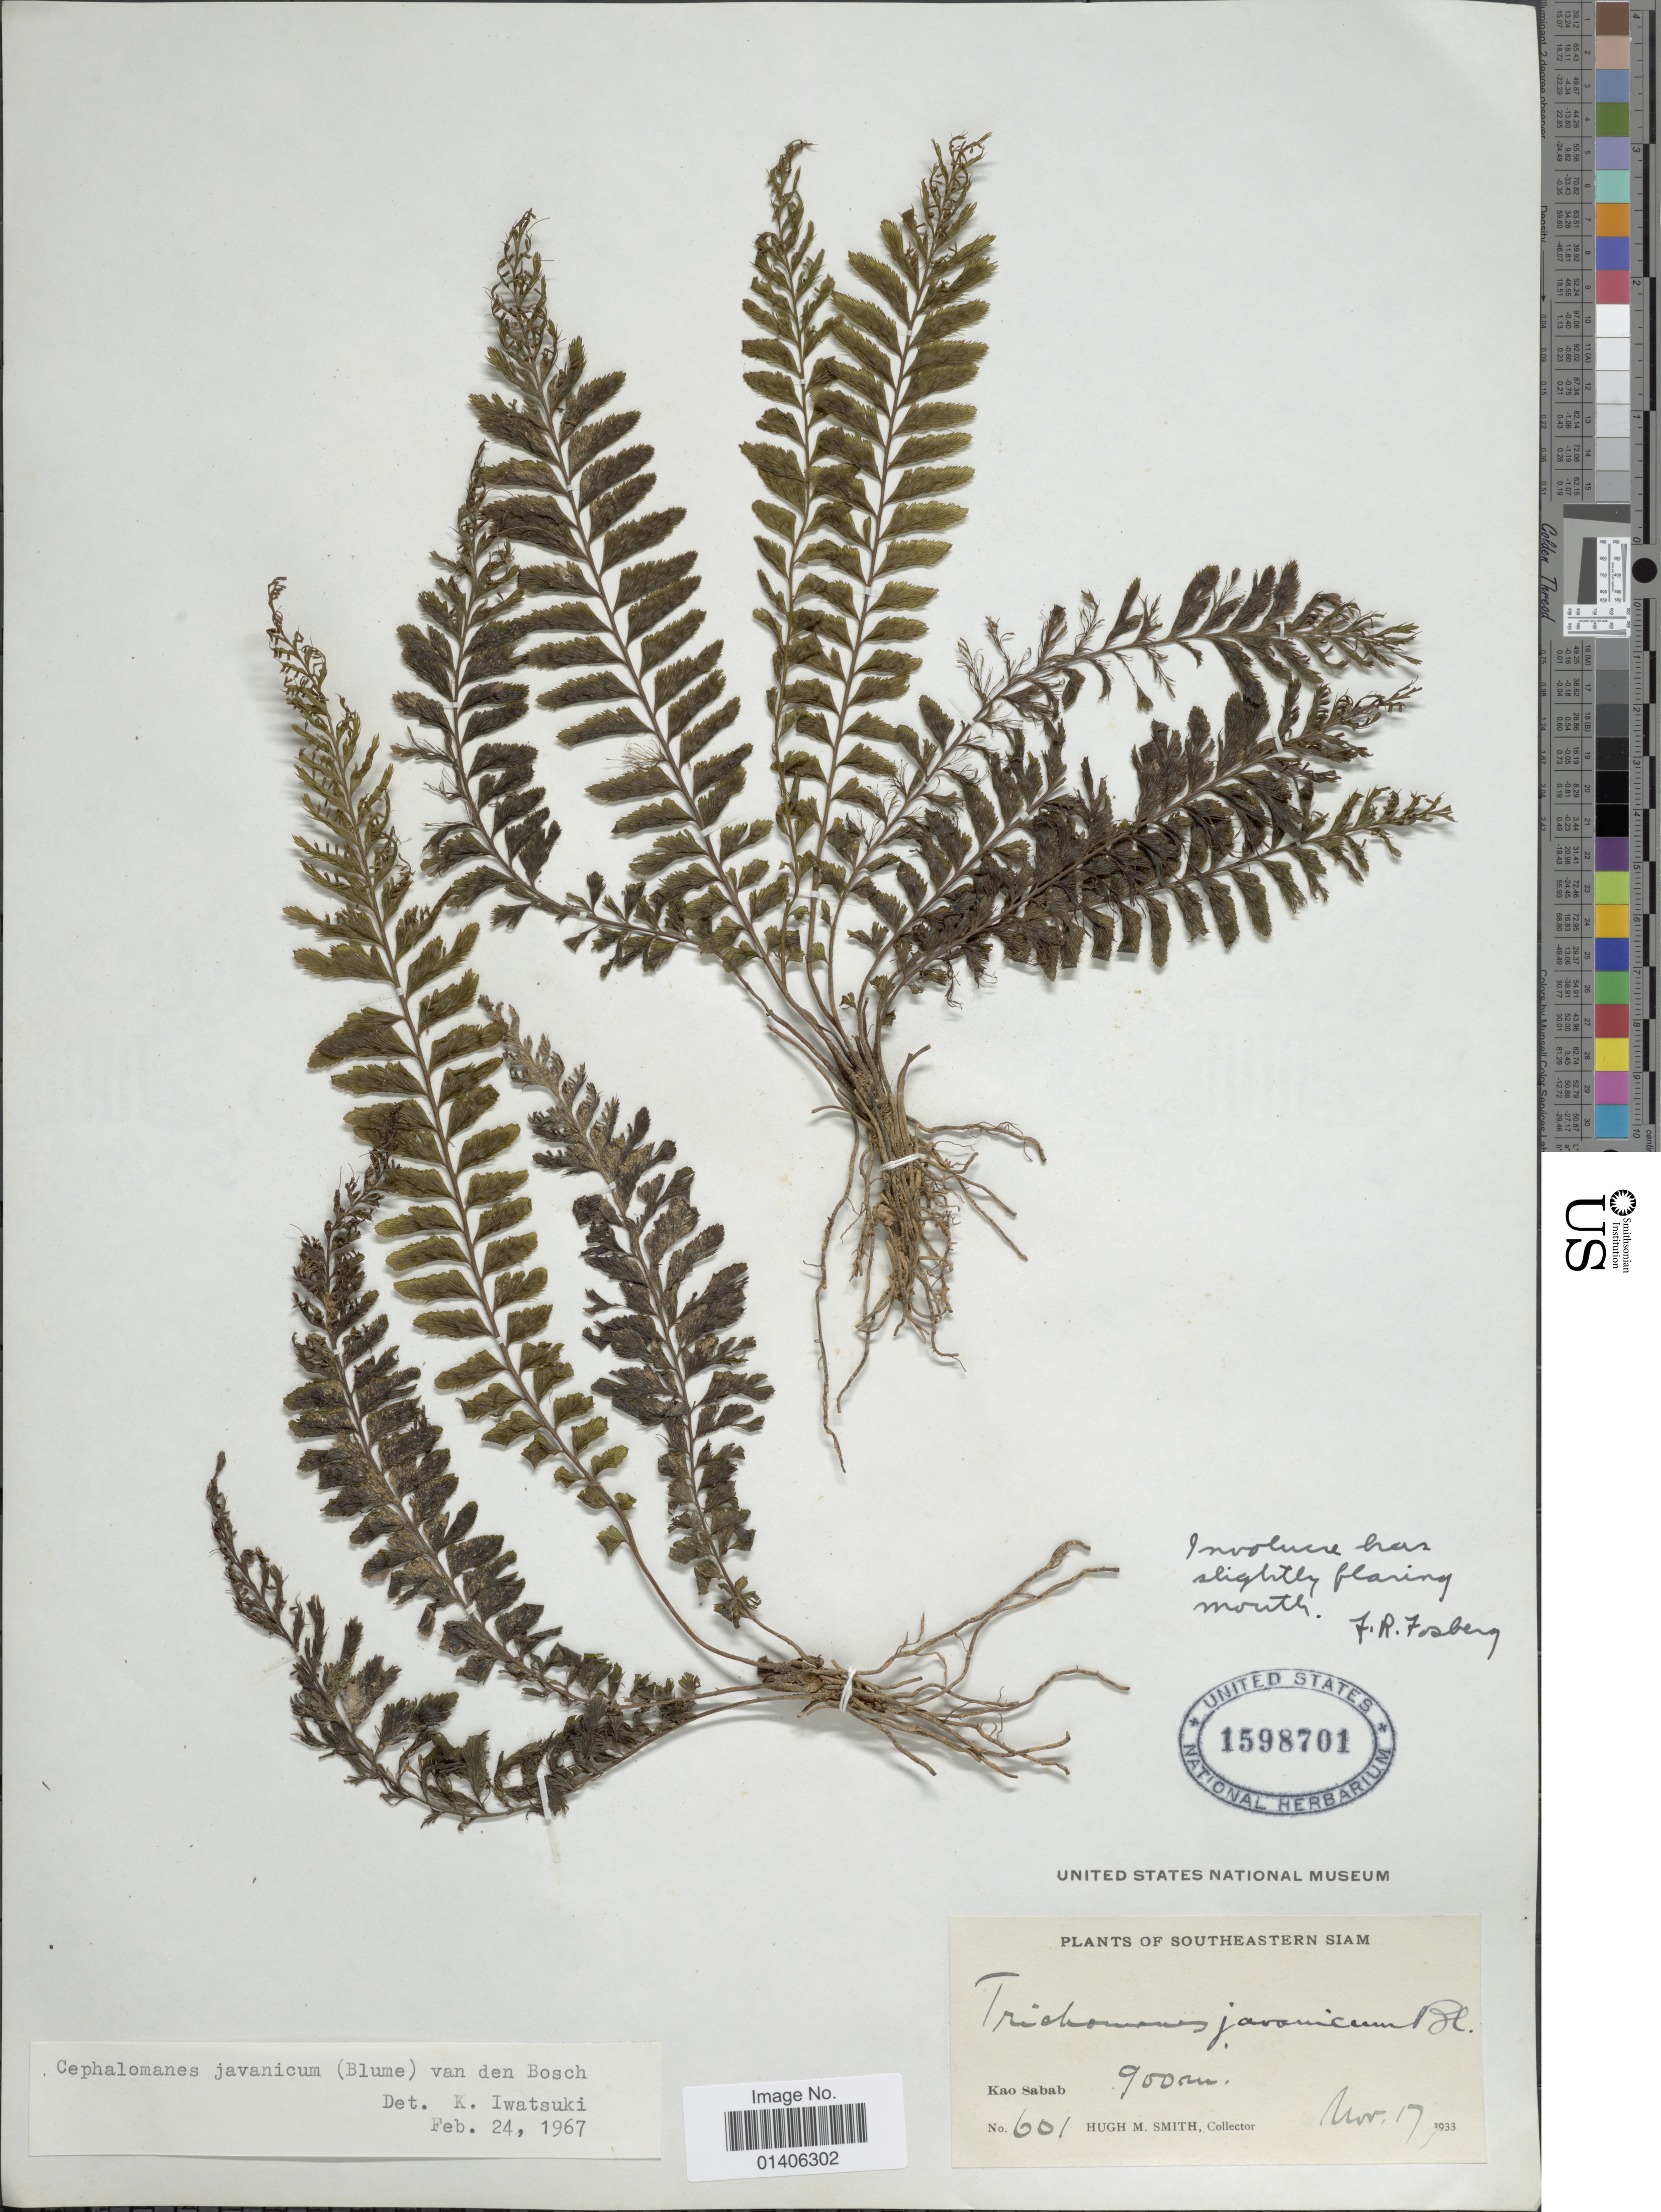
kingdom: Plantae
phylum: Tracheophyta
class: Polypodiopsida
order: Hymenophyllales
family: Hymenophyllaceae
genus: Cephalomanes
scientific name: Cephalomanes javanicum var. javanicum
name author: C. Presl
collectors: H. M. Smith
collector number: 601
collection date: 1933-11-17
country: Thailand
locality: Southeastern Siam, Kao Sabab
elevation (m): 900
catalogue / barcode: US 1598701